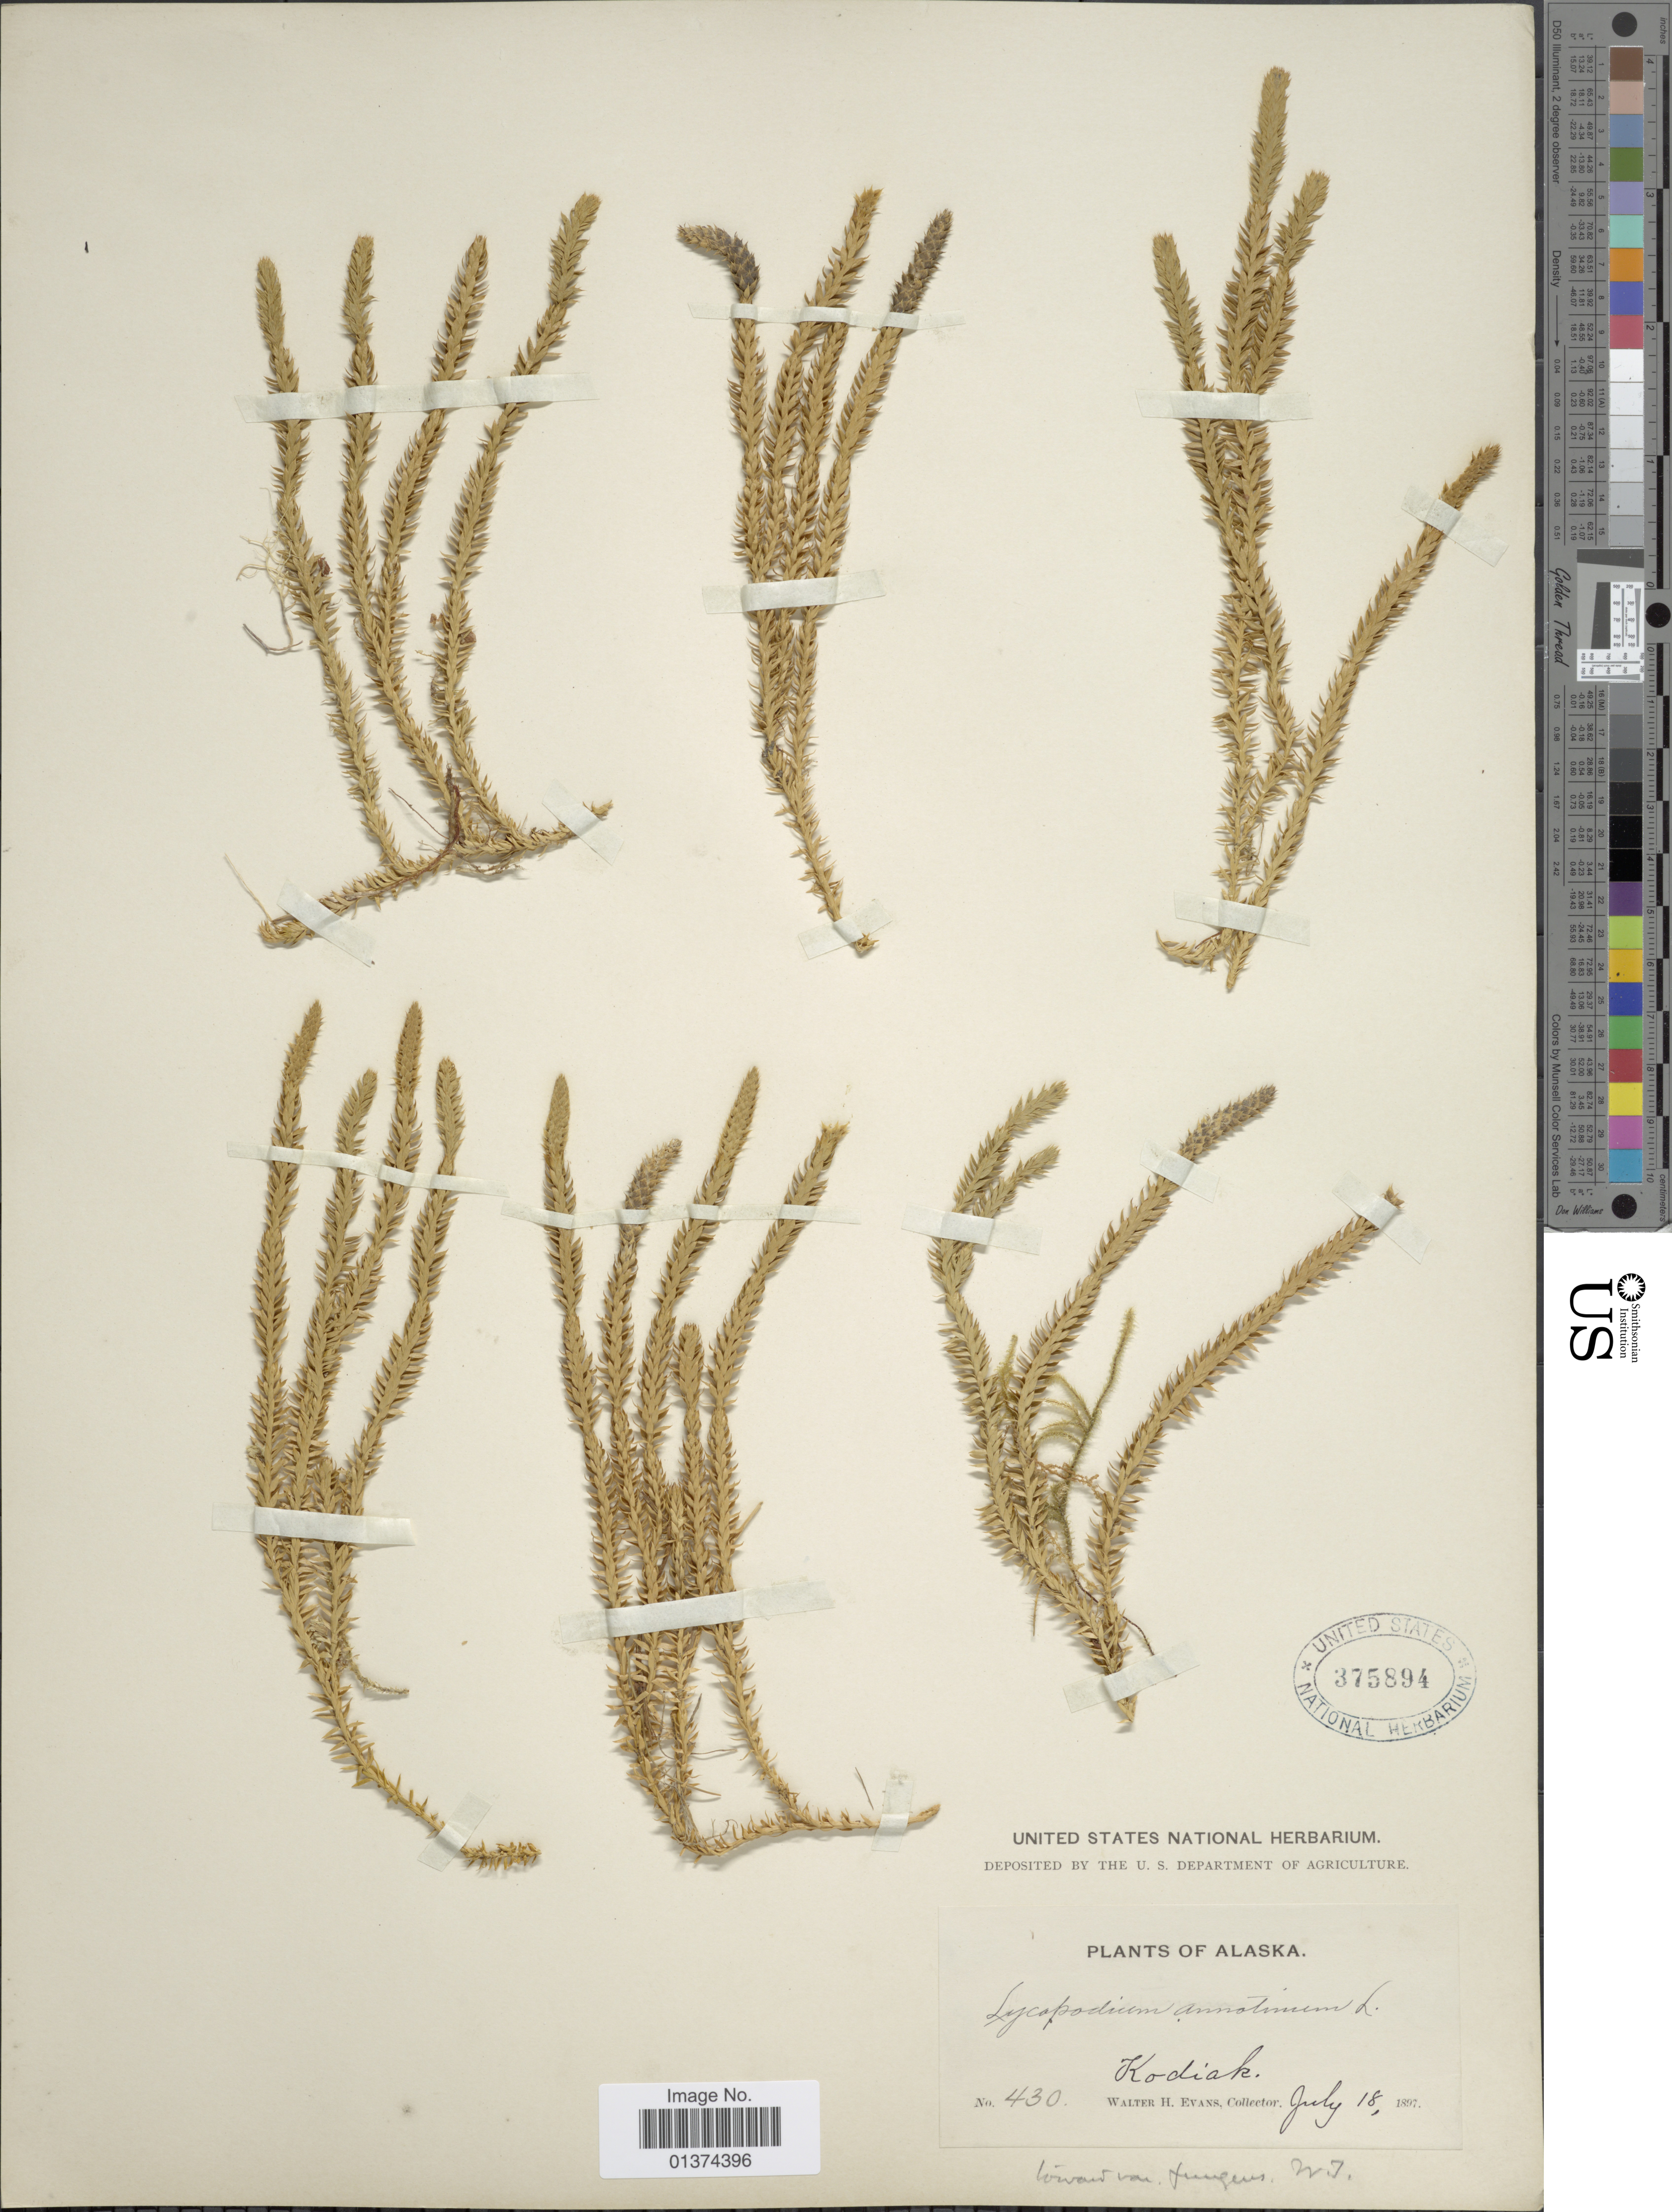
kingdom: Plantae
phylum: Tracheophyta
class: Lycopodiopsida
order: Lycopodiales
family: Lycopodiaceae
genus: Spinulum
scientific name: Spinulum annotinum subsp. annotinum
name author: (L.) A. Haines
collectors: W. H. Evans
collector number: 430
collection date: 1897-07-18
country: United States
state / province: Alaska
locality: Kodiak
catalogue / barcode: US 375894